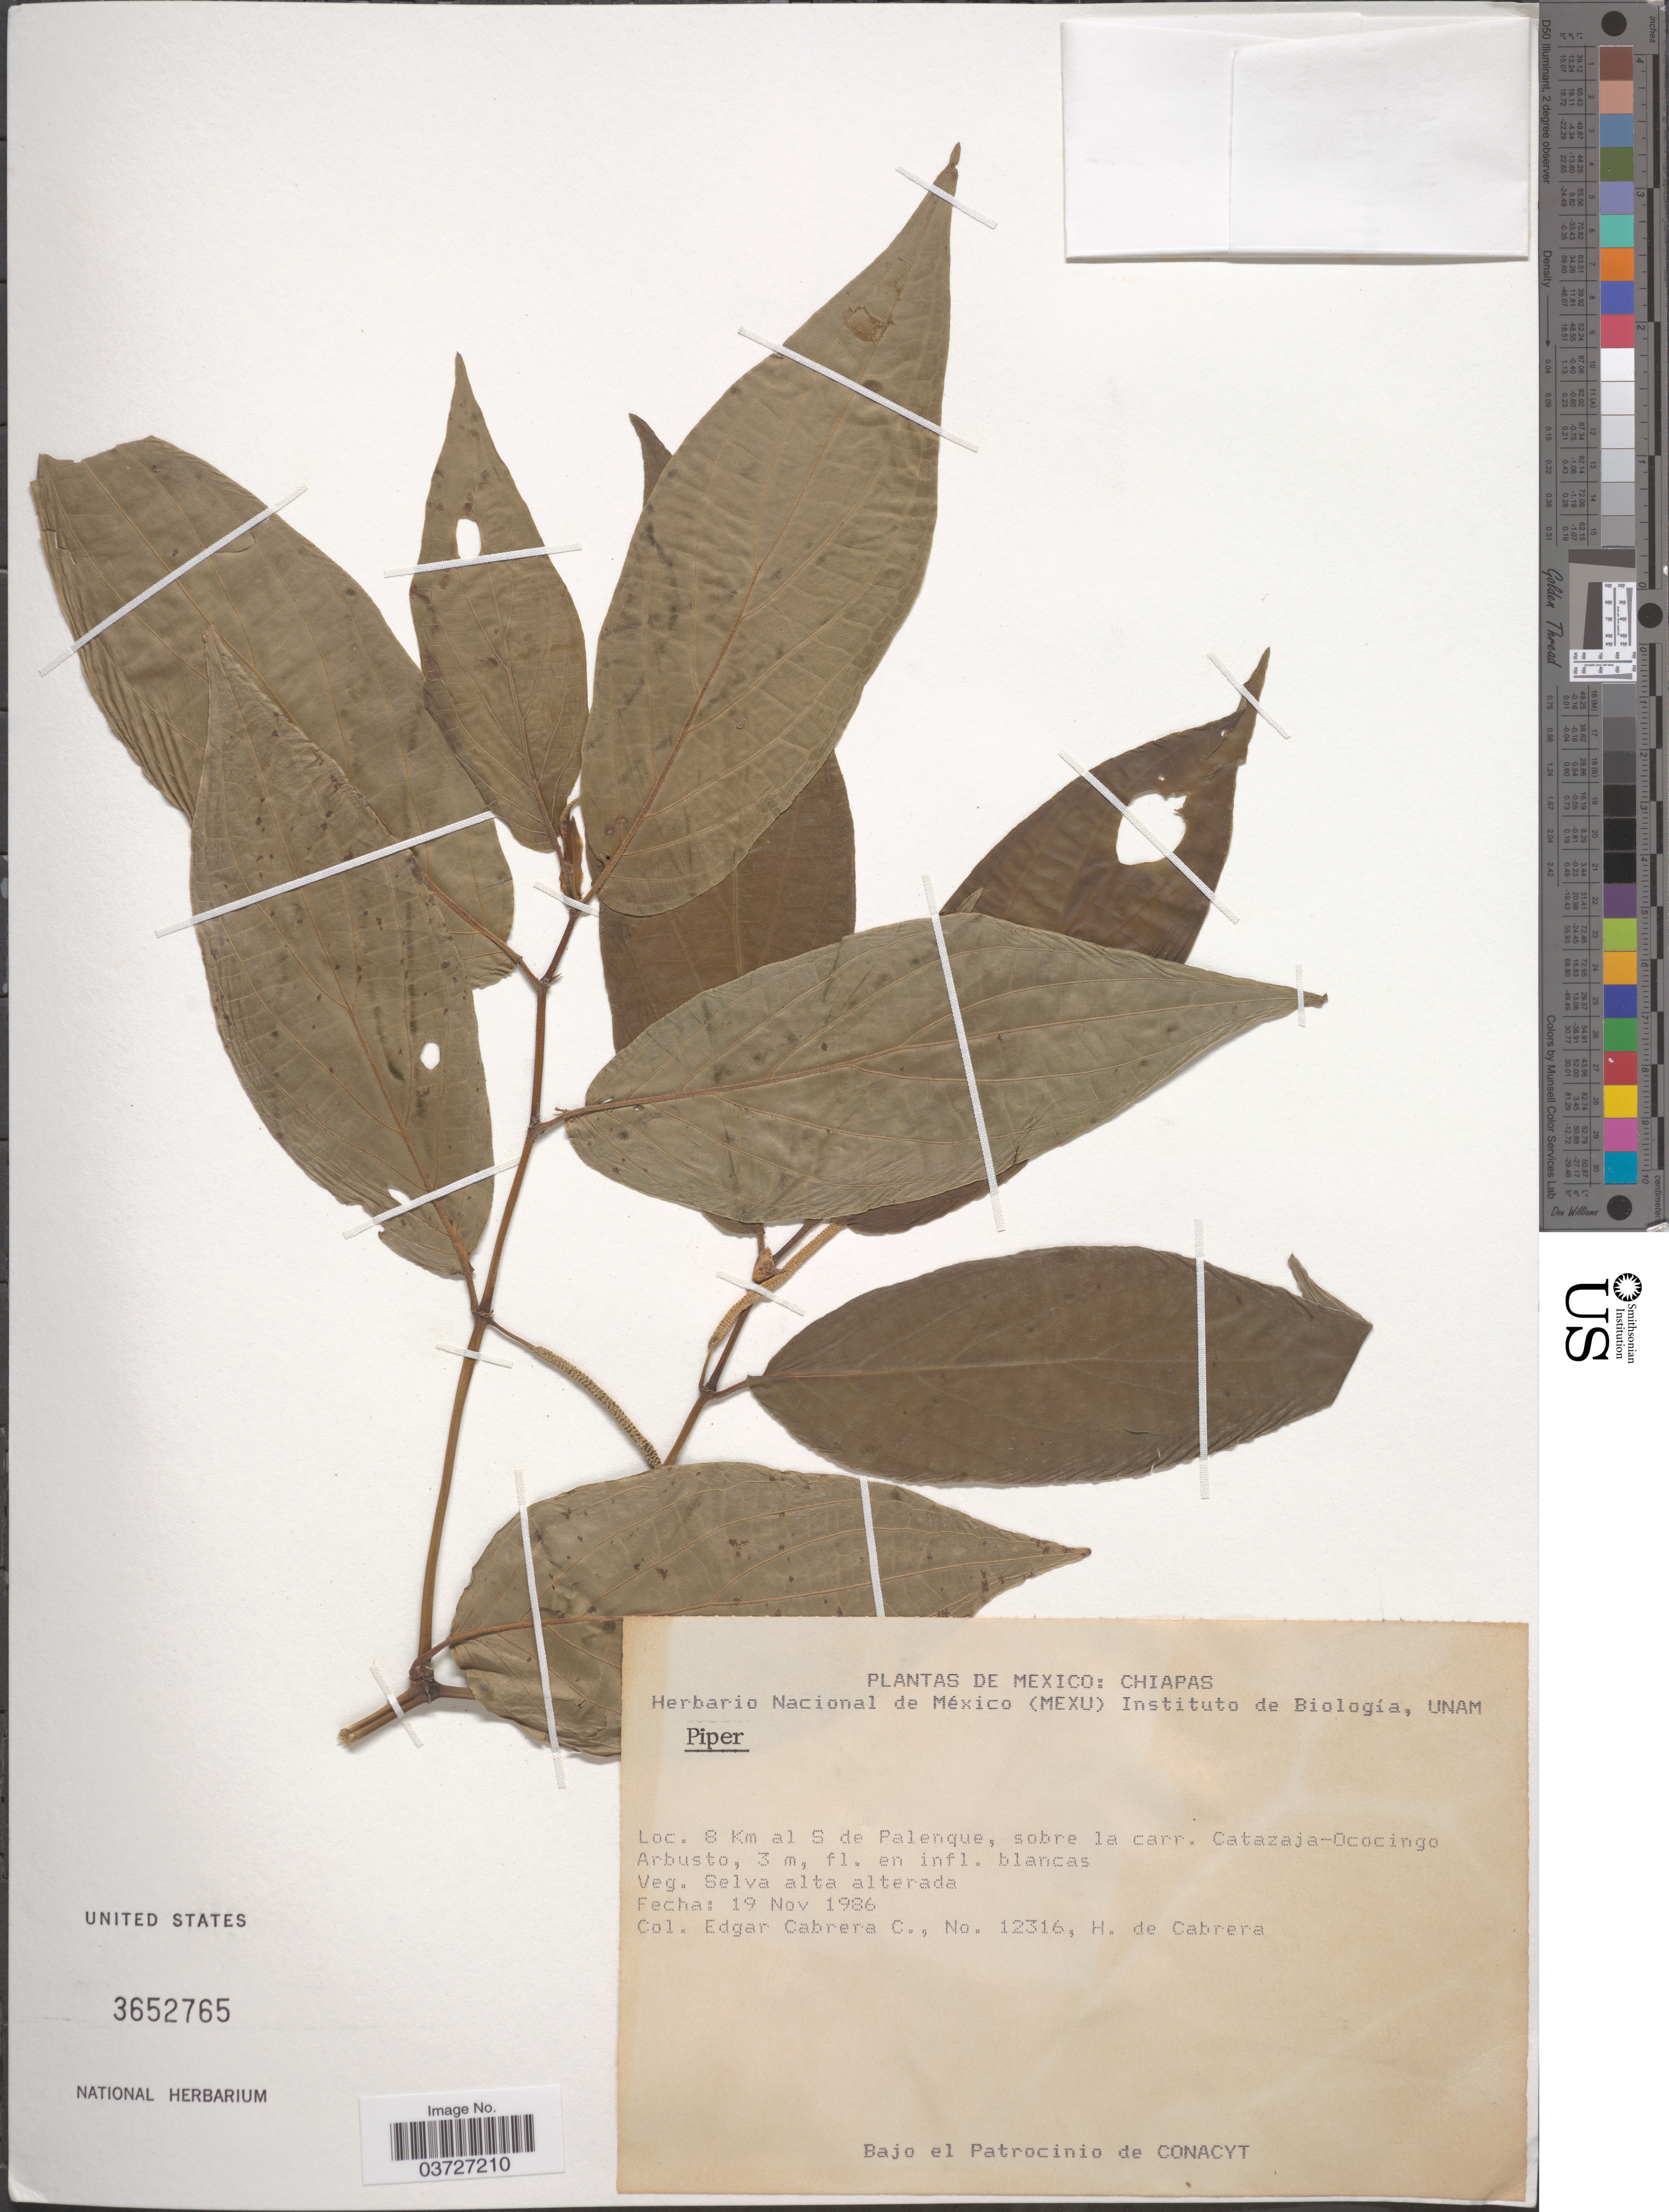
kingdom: Plantae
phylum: Tracheophyta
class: Magnoliopsida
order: Piperales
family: Piperaceae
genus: Piper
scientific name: Piper sp.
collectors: E. Cabrera C. & H. de Cabrera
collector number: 12316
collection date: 1986-11-19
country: Mexico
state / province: Chiapas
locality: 8 Km al S de Palenque, sobre la carr. Catazaja-Ococingo.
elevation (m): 3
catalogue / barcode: US 3652765